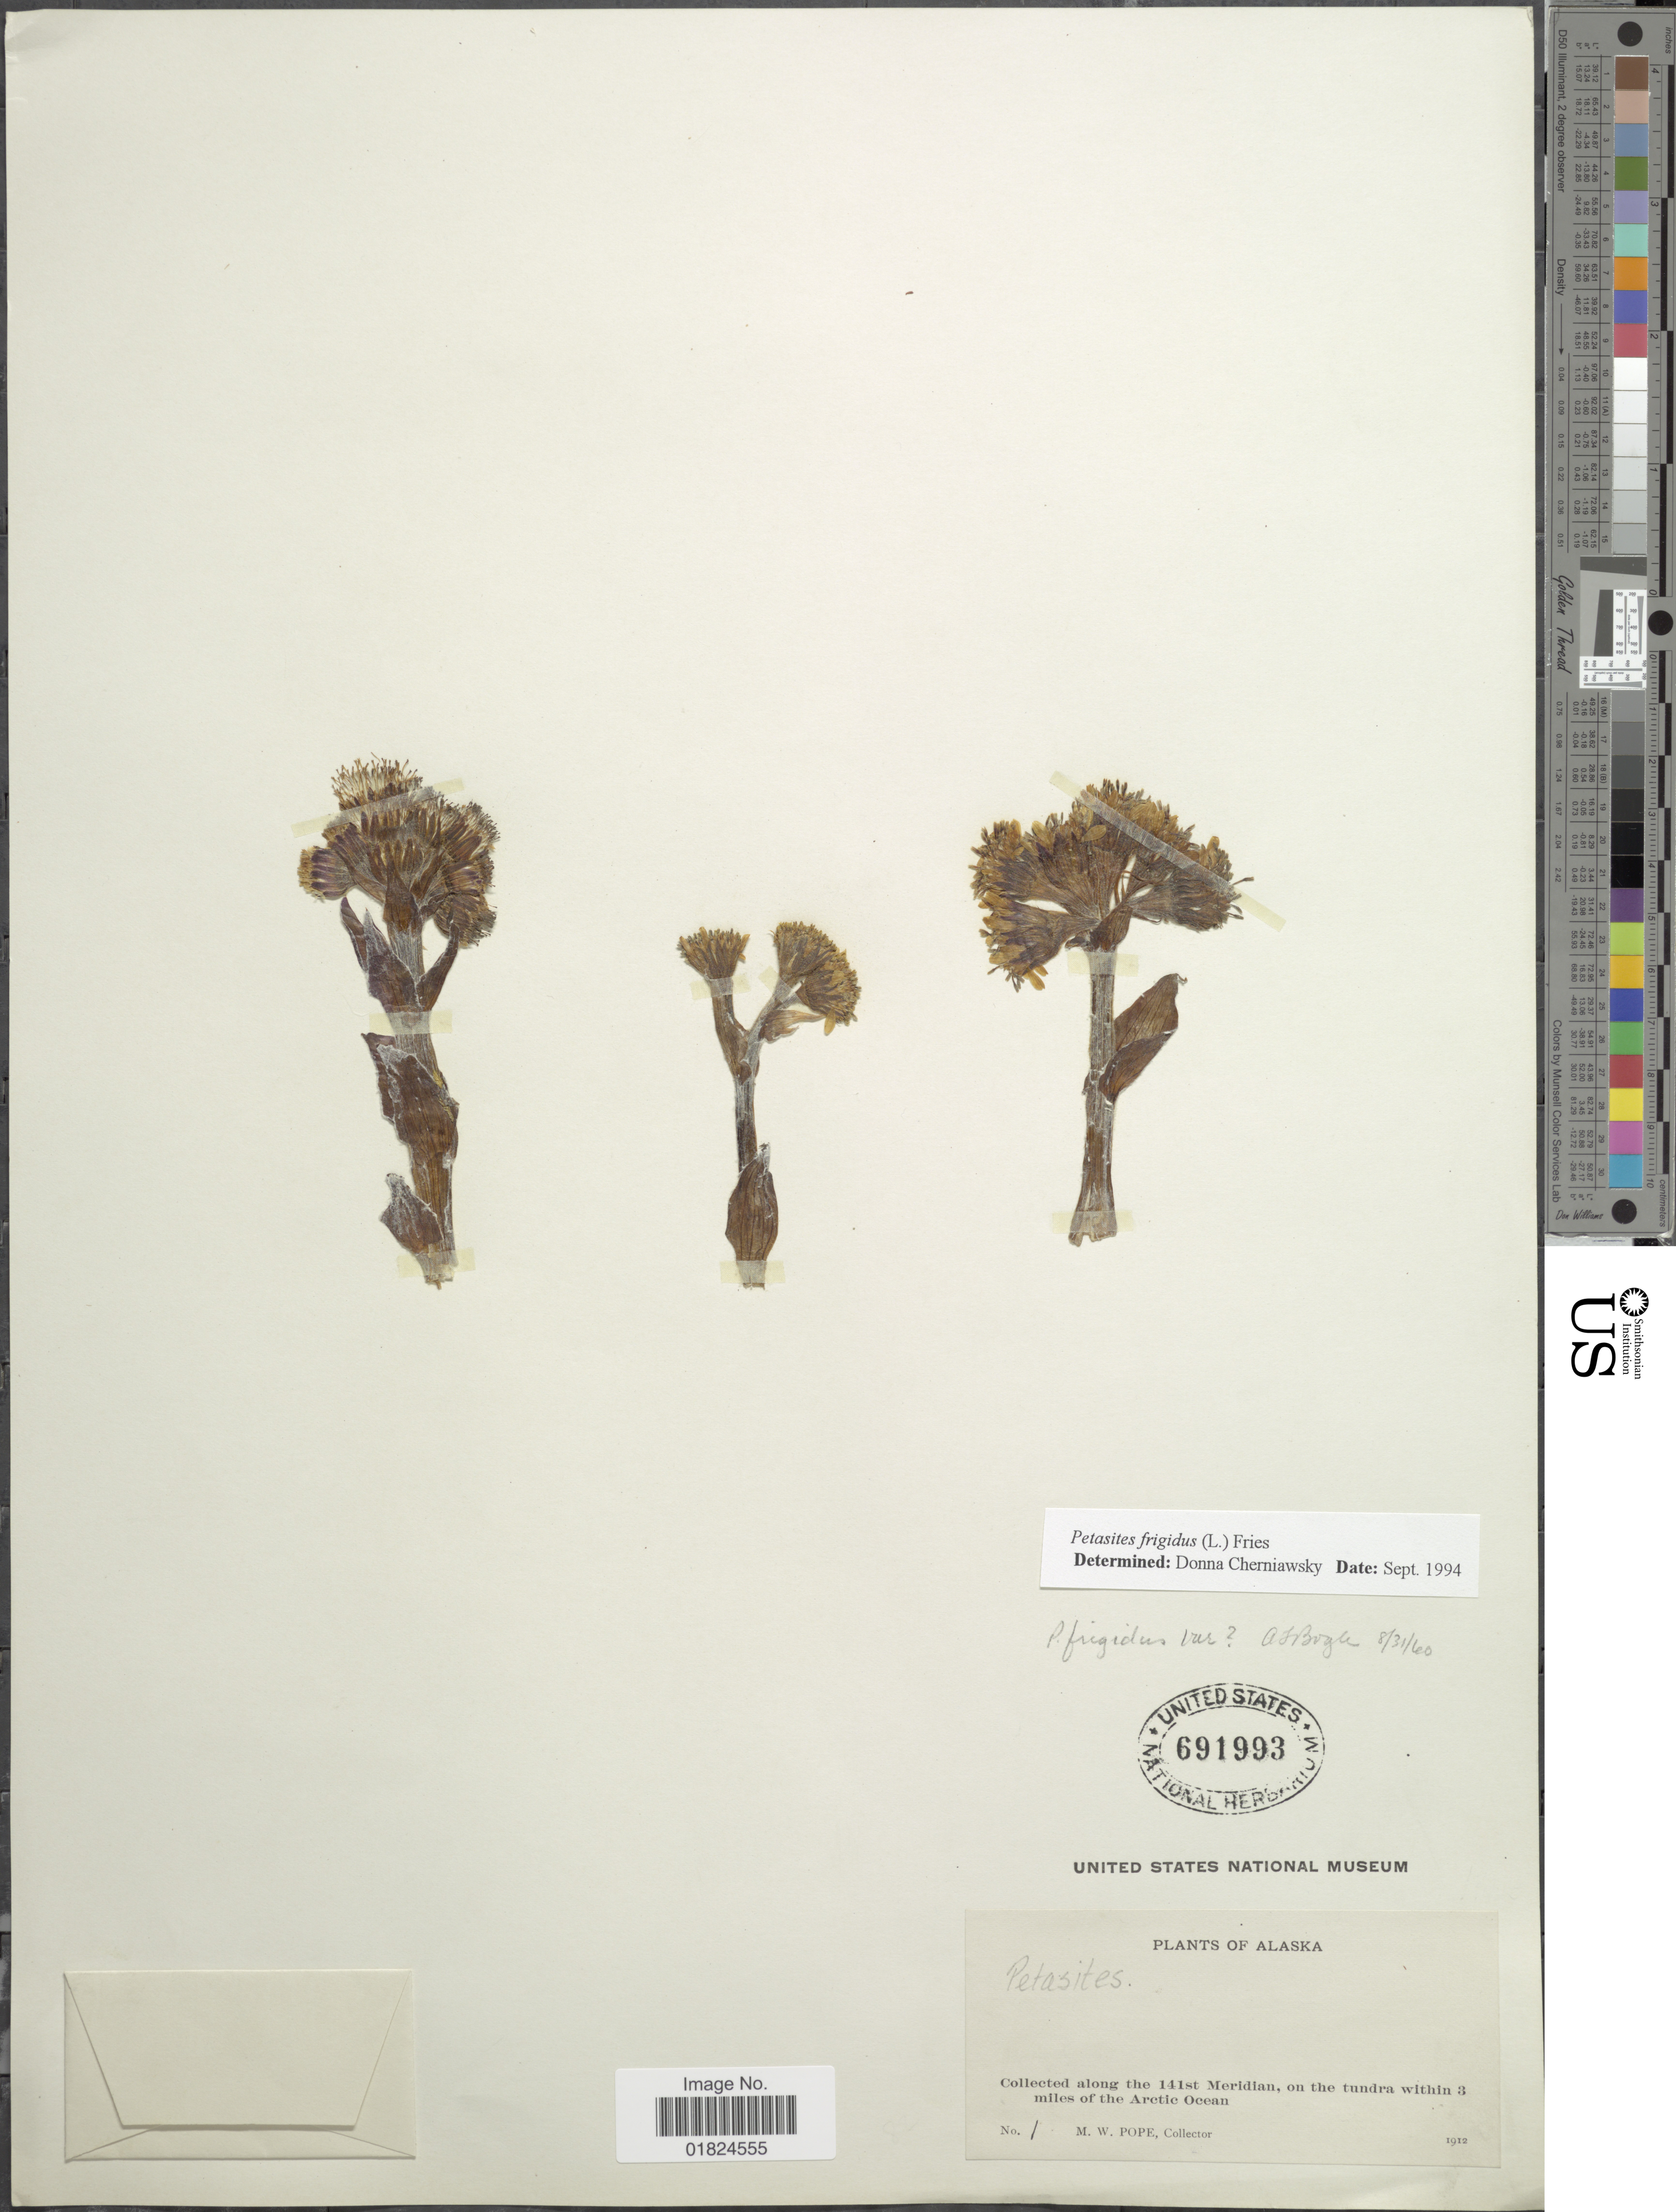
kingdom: Plantae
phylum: Tracheophyta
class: Magnoliopsida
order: Asterales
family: Asteraceae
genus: Petasites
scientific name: Petasites frigidus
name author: (L.) Fr.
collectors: M. Pope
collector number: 1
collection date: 1912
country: United States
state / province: Alaska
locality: Along the 141st Meridian, on the tundra within 3 miles of the Arctic Ocean.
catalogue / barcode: US 691993